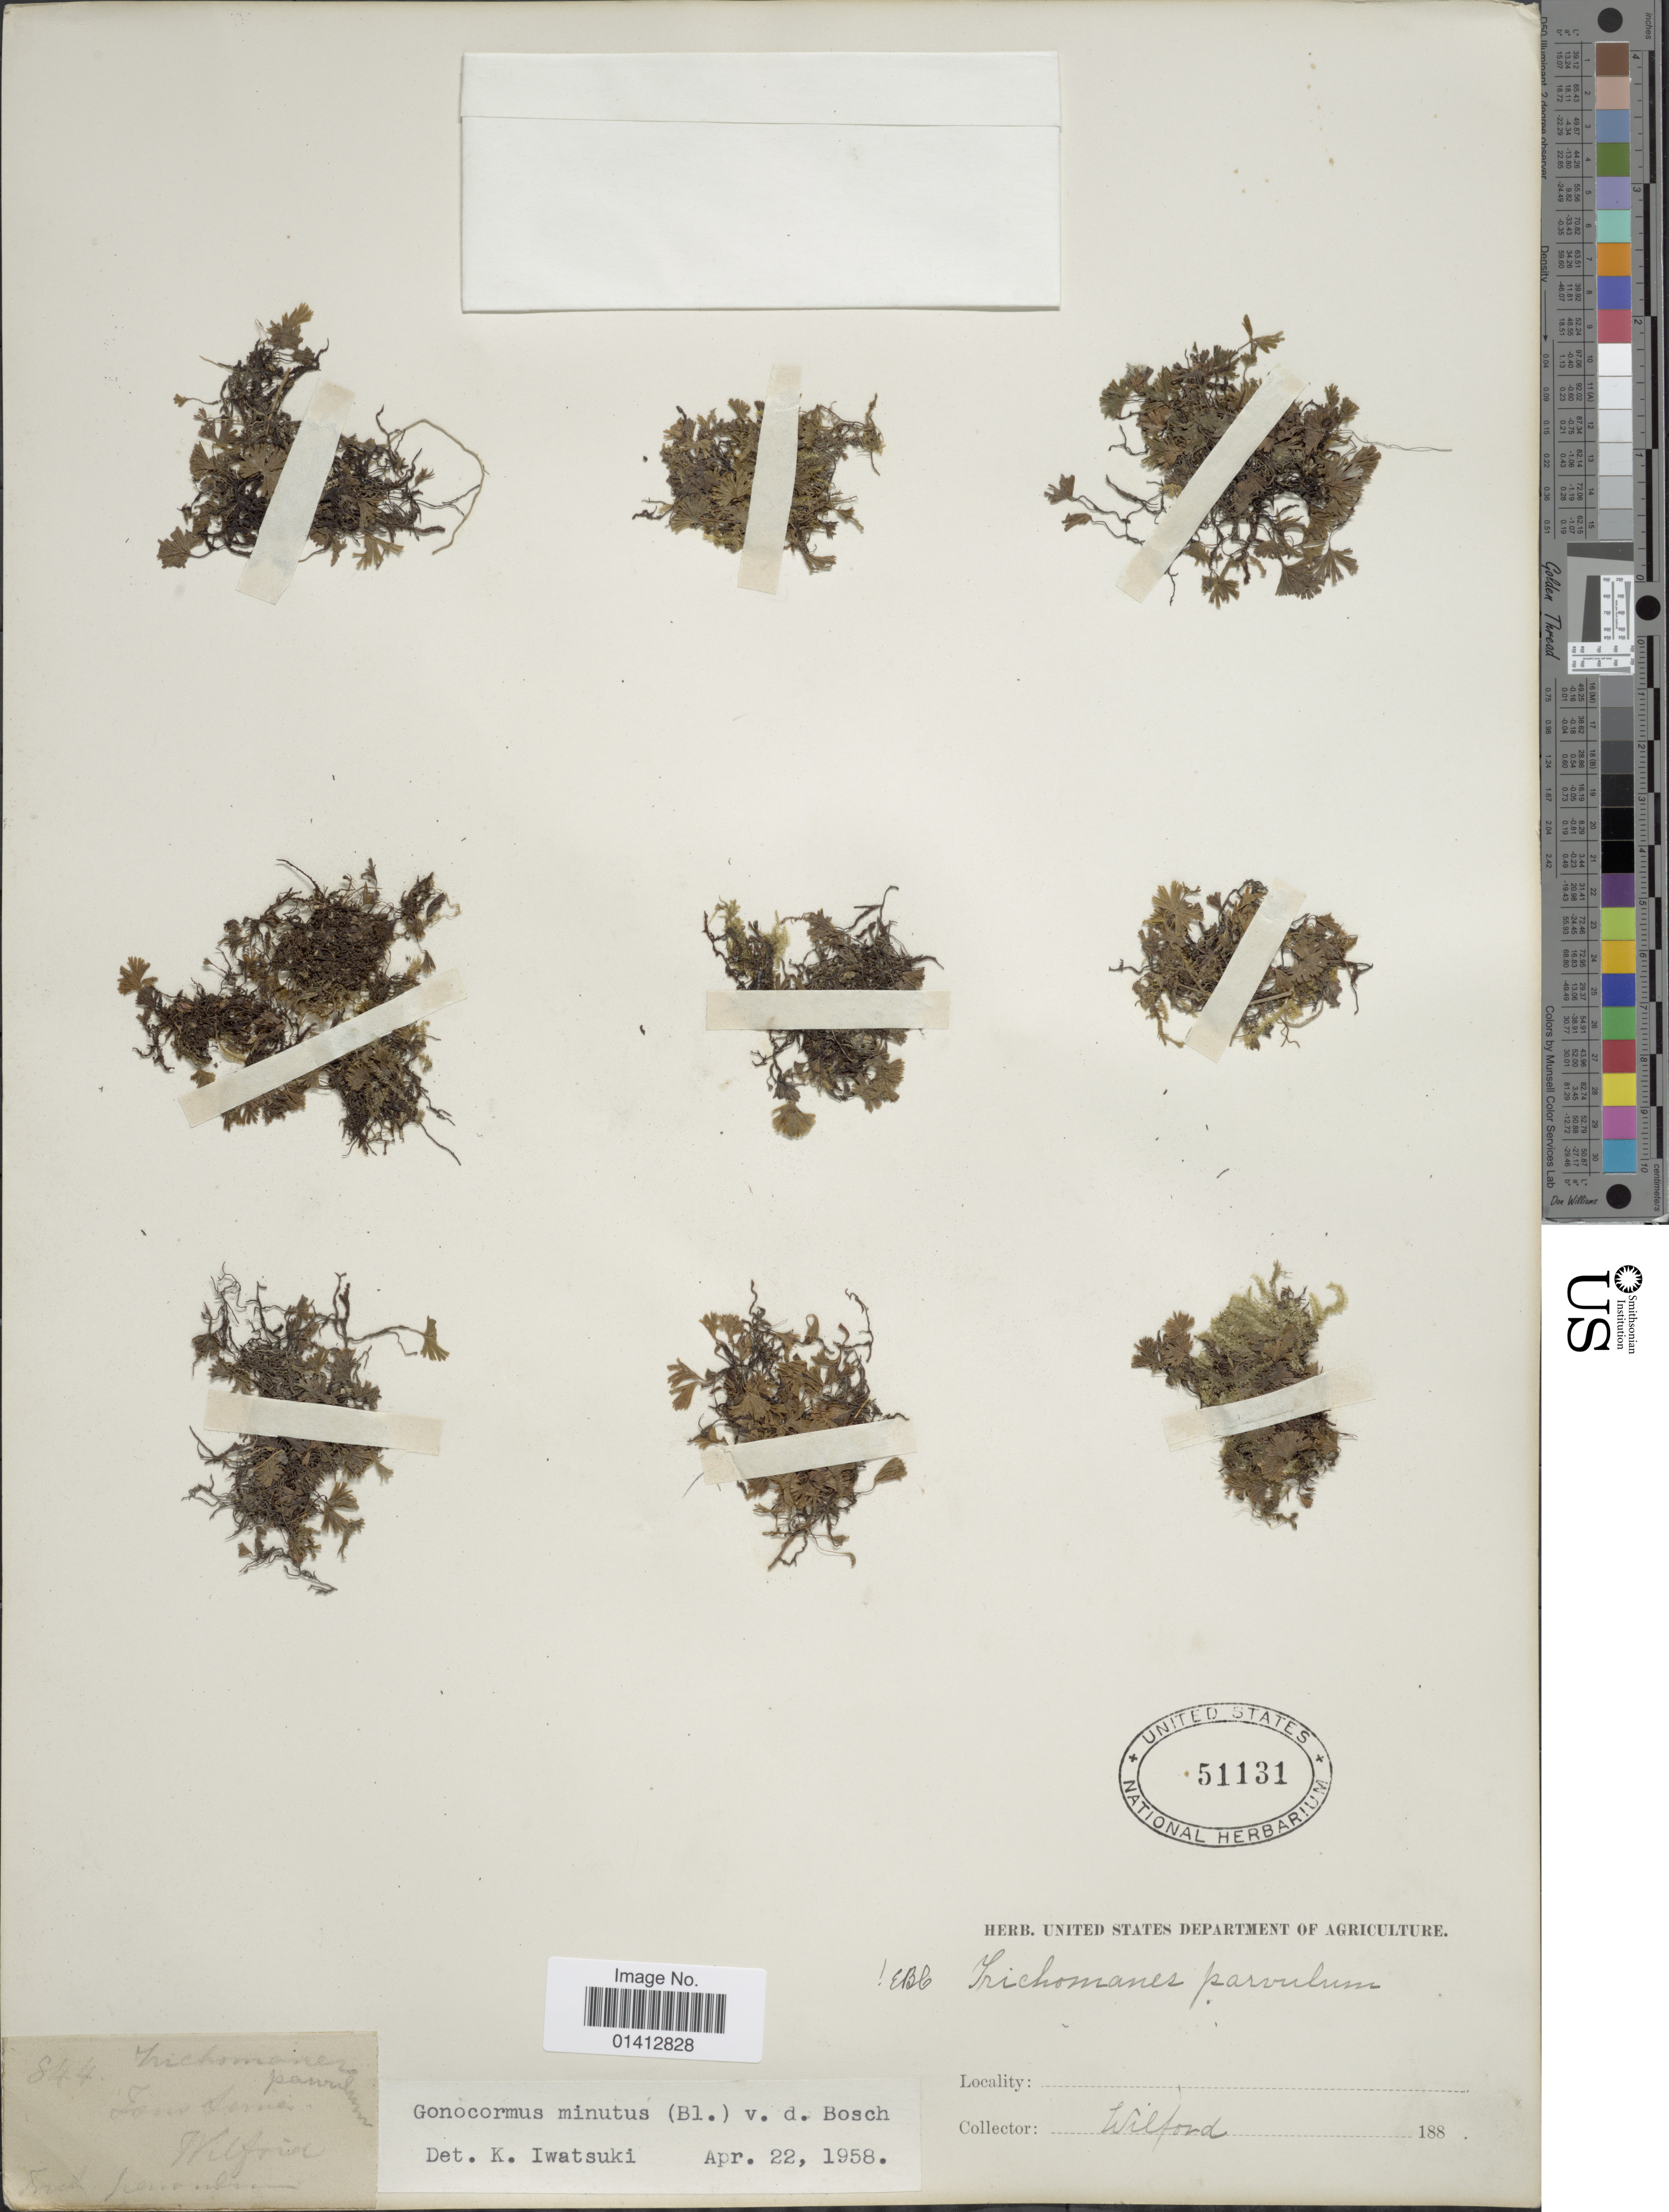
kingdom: Plantae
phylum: Tracheophyta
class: Polypodiopsida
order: Hymenophyllales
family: Hymenophyllaceae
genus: Crepidomanes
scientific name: Crepidomanes minutum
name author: (Blume) K. Iwats.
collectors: -. Wilford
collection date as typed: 188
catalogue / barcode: US 51131